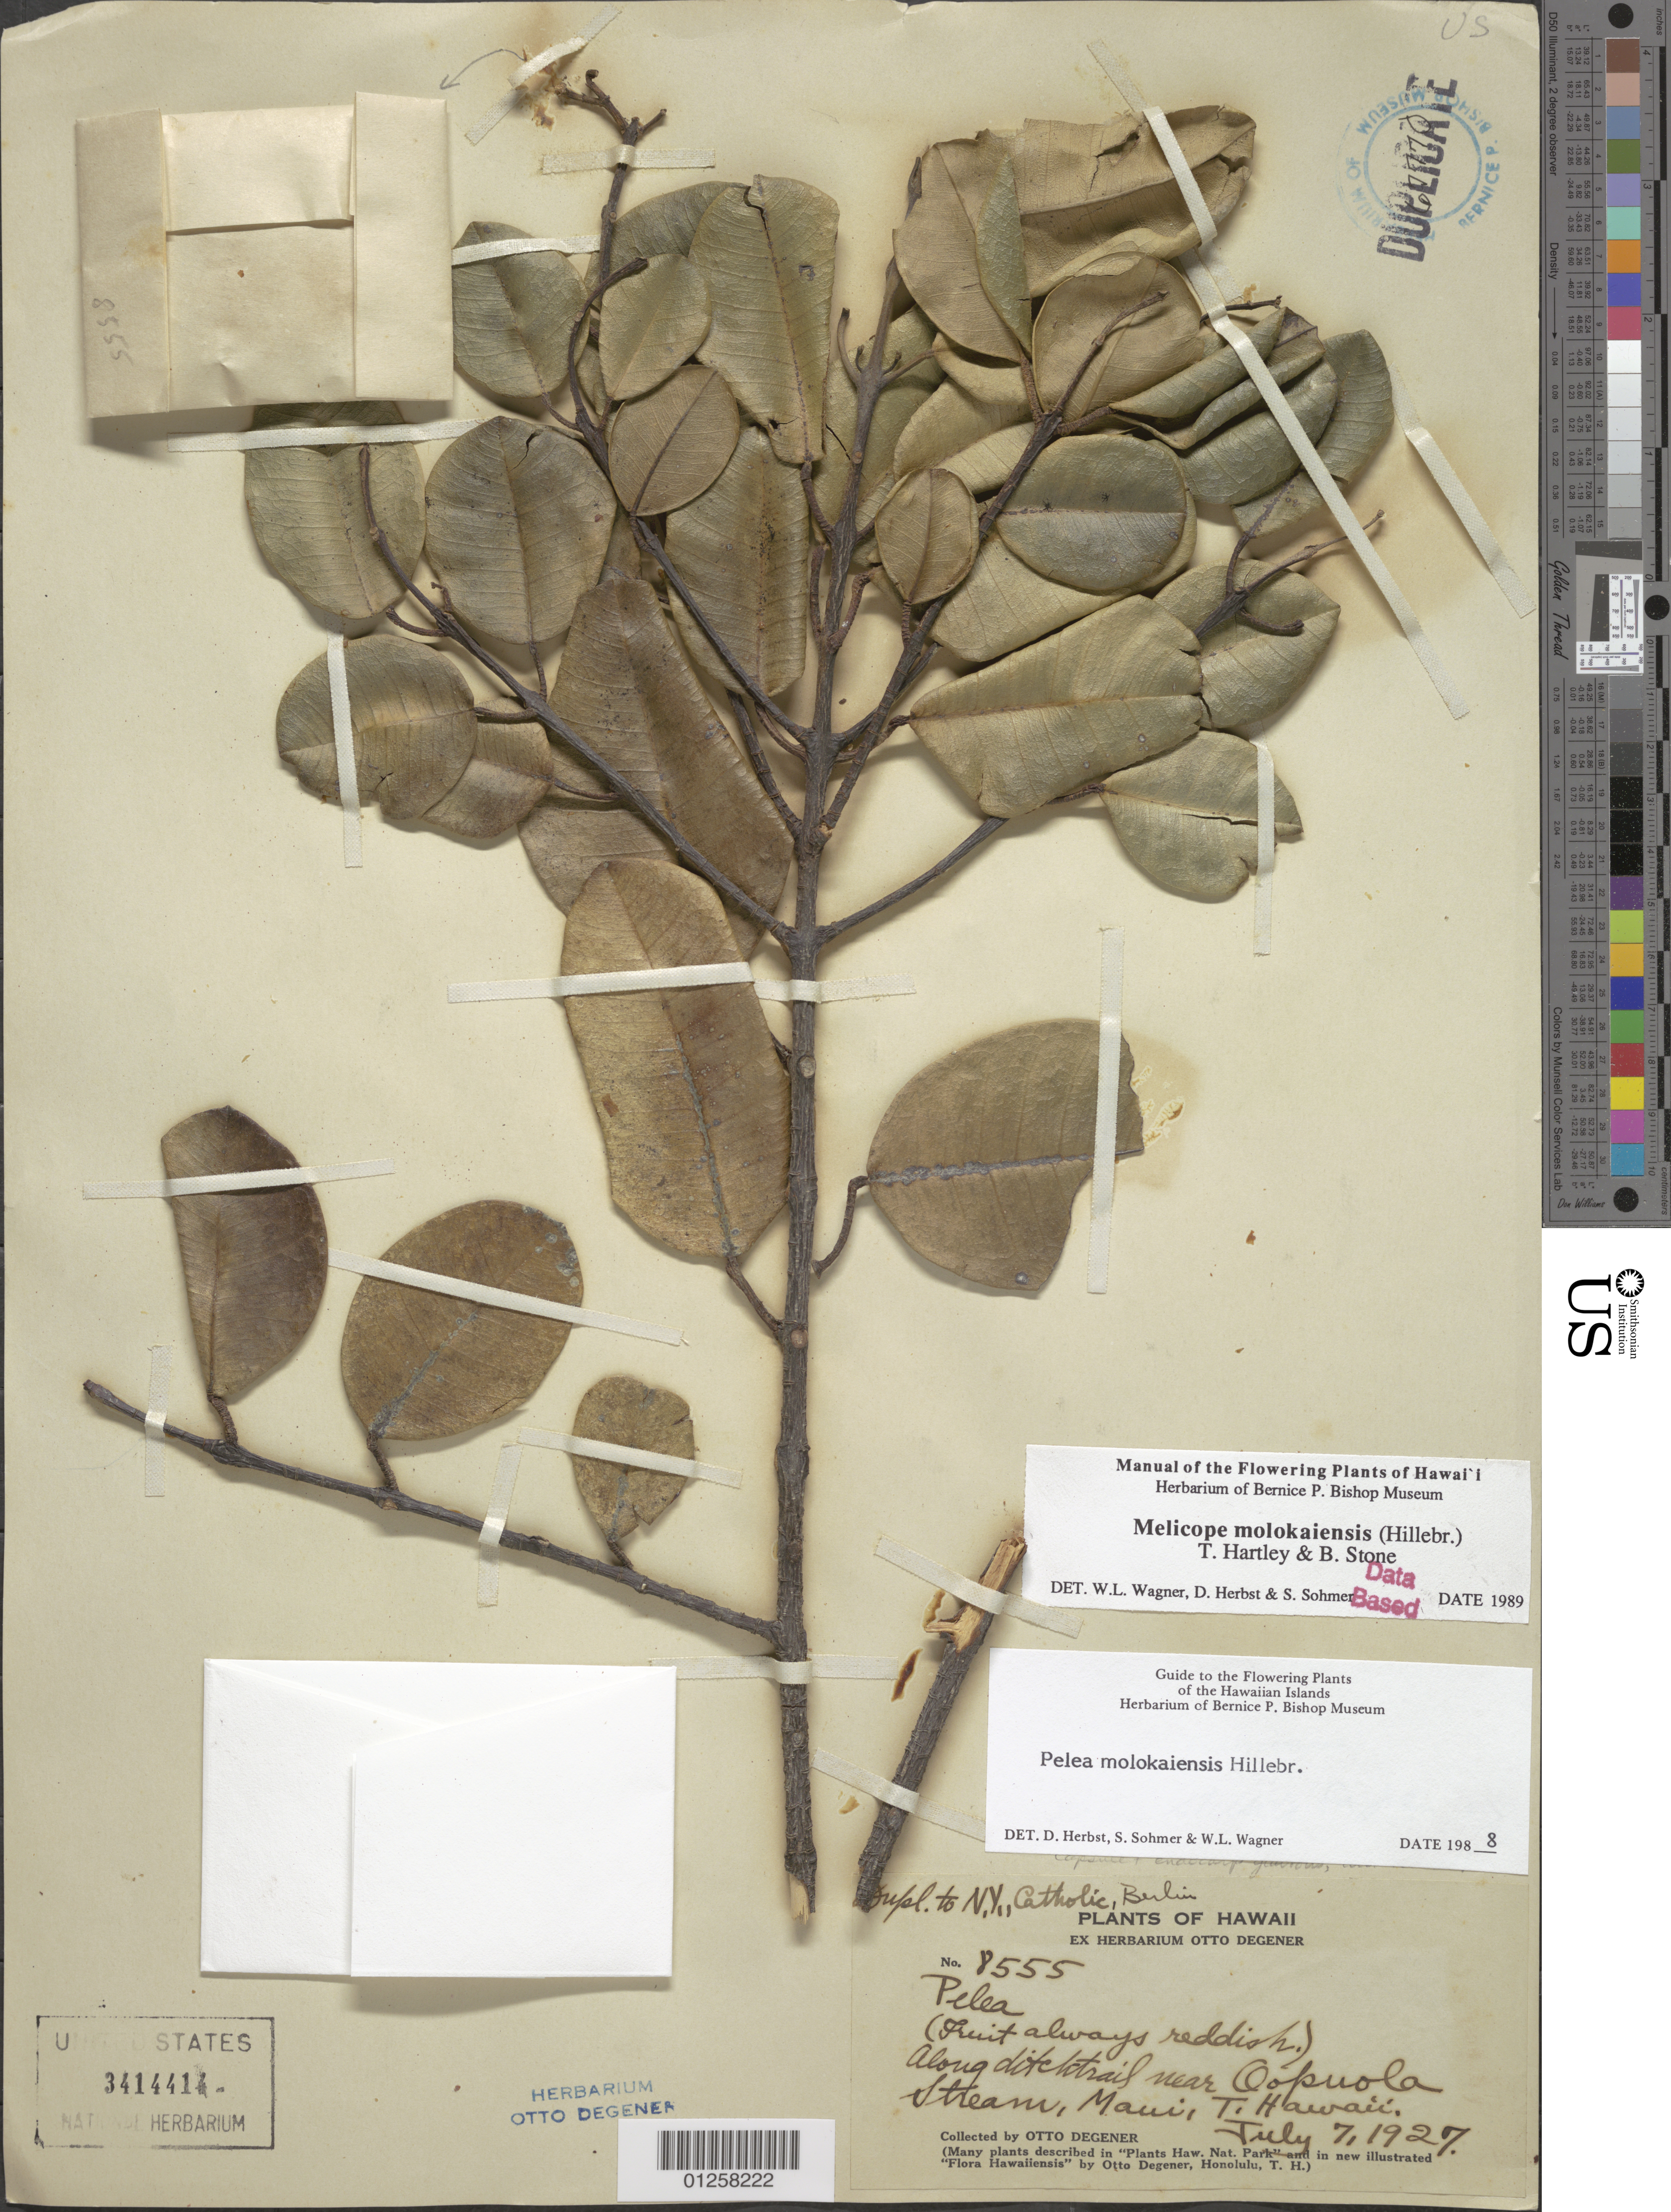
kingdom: Plantae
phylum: Tracheophyta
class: Magnoliopsida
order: Sapindales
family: Rutaceae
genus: Melicope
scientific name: Melicope molokaiensis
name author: (Hillebr.) T.G. Hartley & B.C. Stone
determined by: Wagner, W. L.; Herbst, D. R.; Sohmer, S. H.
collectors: O. Degener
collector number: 8555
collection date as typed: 07 Jul 1927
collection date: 1927-07-07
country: United States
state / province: Hawaii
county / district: Maui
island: Maui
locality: Near oopuola stream, along ditch trail.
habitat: Along ditch trail.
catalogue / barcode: US 3414414